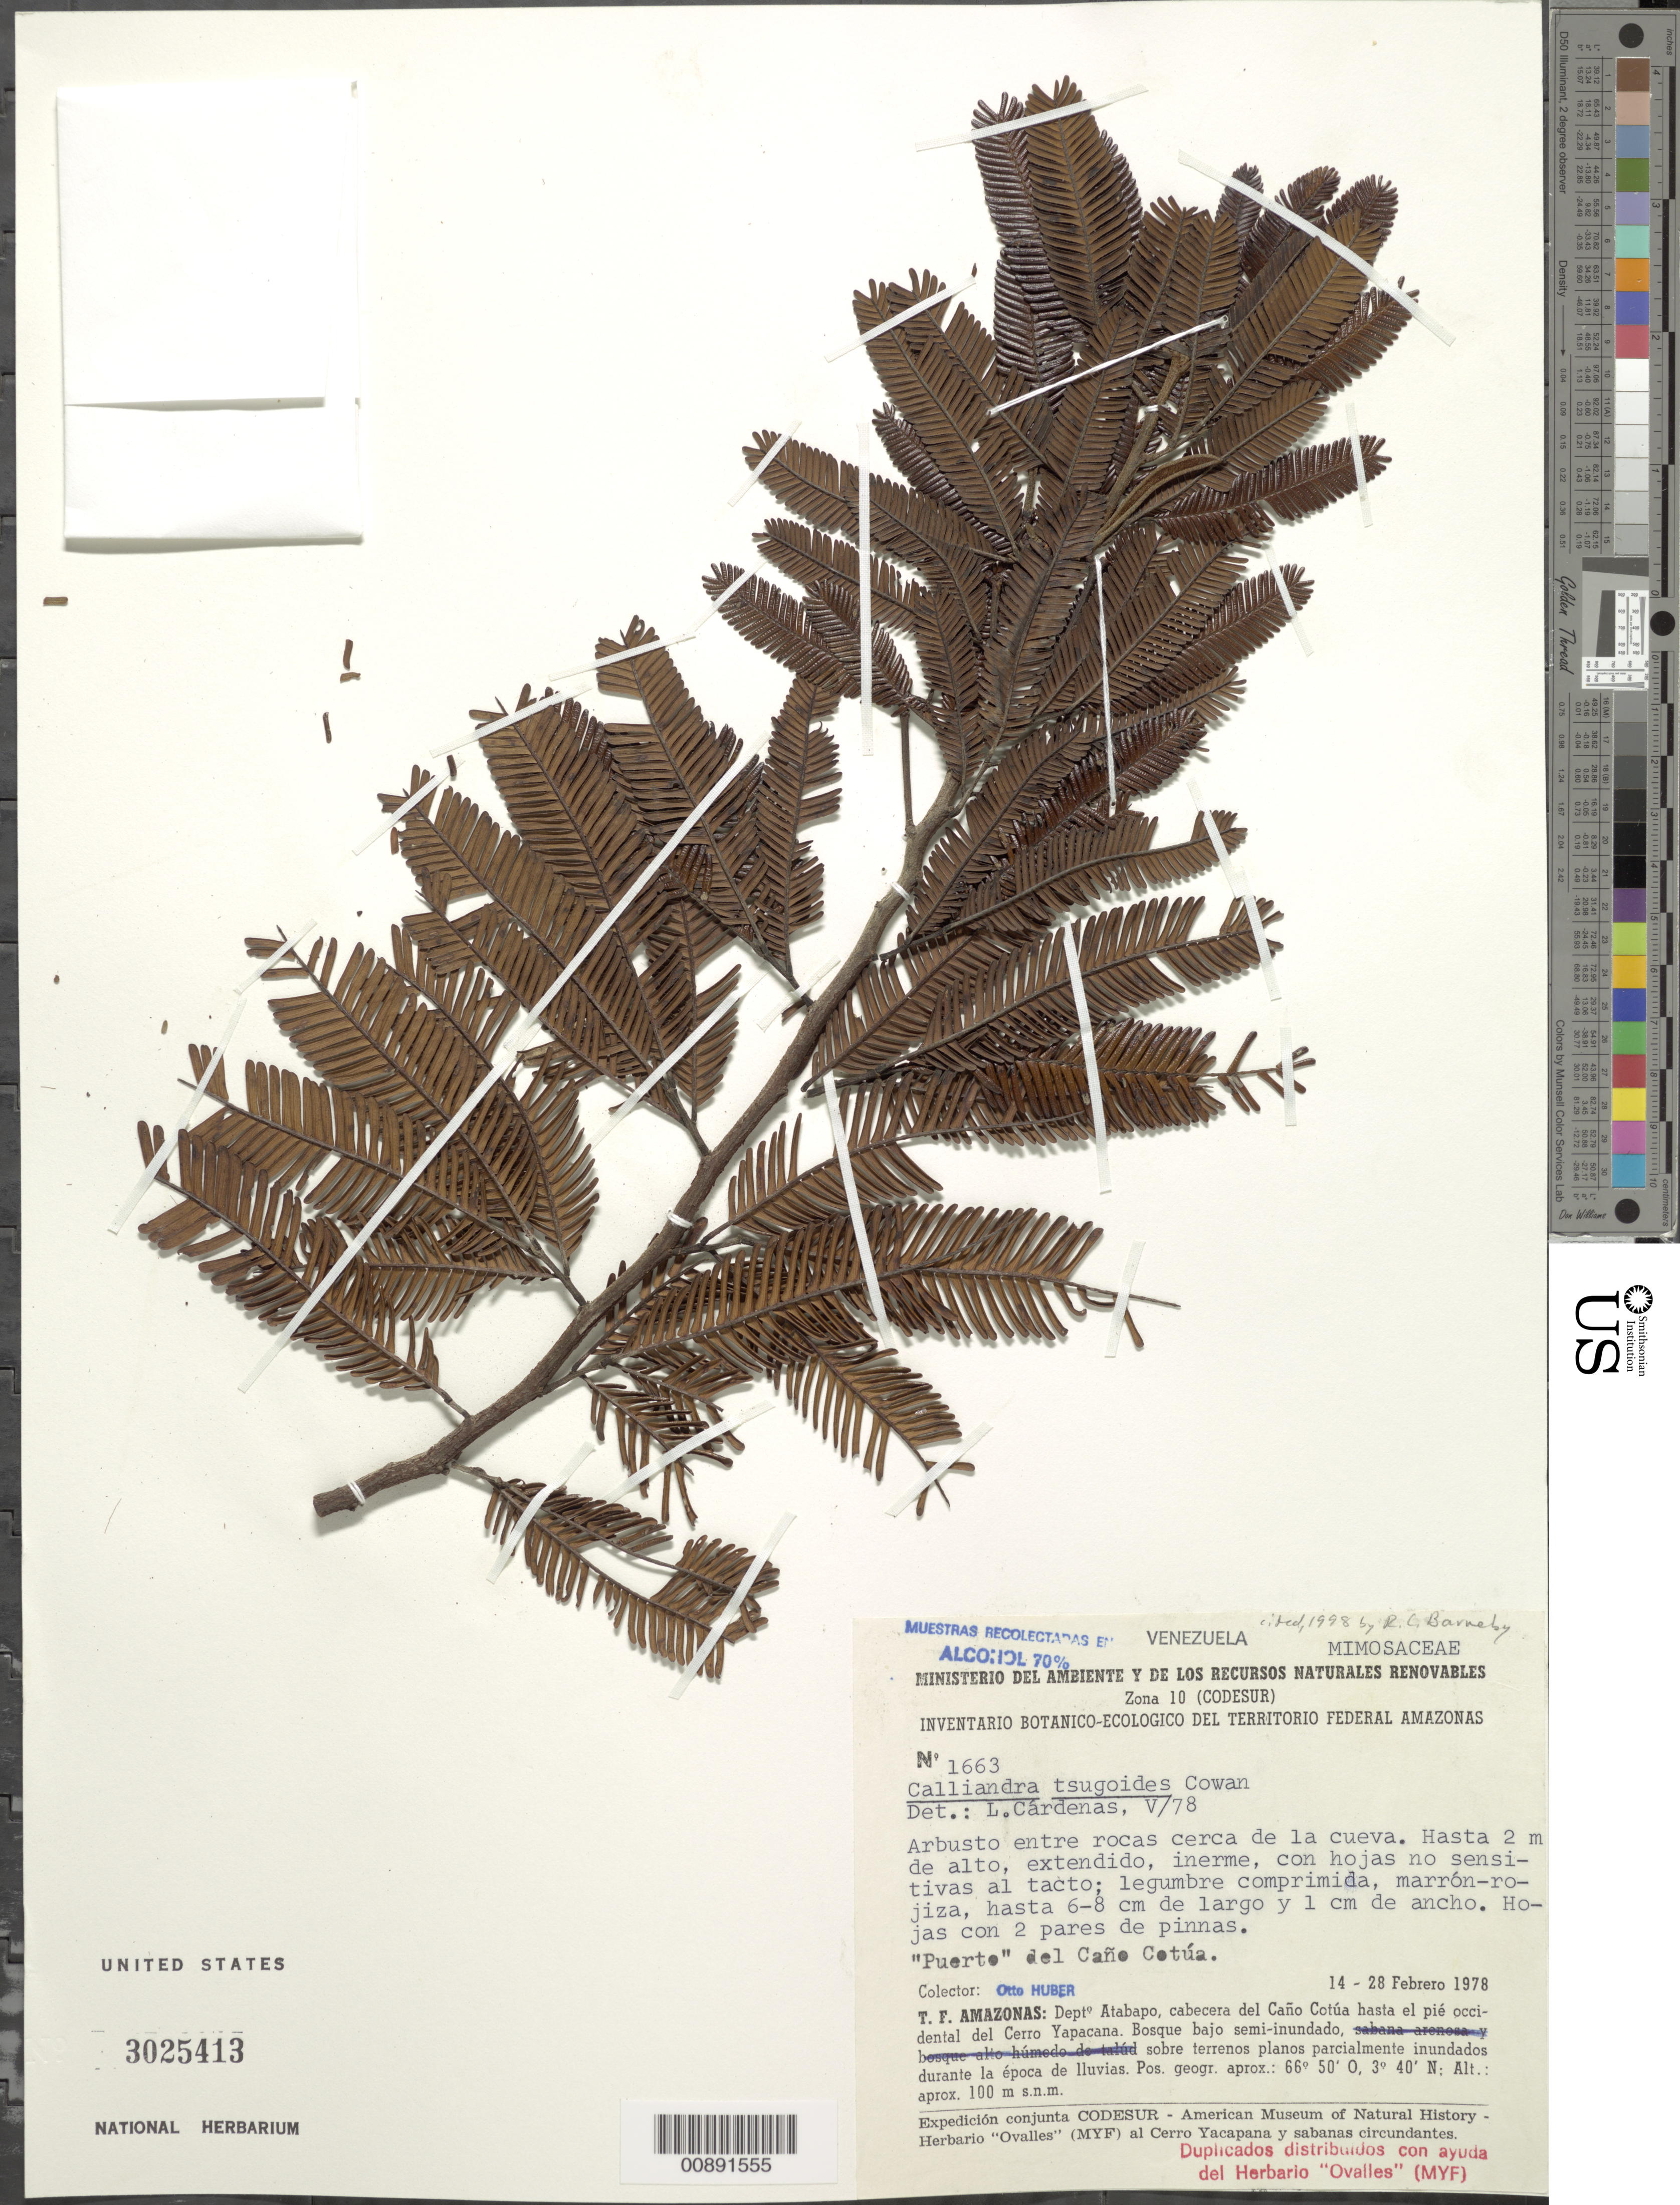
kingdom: Plantae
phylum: Tracheophyta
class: Magnoliopsida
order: Fabales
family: Fabaceae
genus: Calliandra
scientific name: Calliandra tsugoides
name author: R.S. Cowan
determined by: Guevara, L. C. De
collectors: O. Huber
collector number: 1663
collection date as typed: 14-Feb-78 to 28-Feb-78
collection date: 1978-02-14/1978-02-28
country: Venezuela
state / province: Amazonas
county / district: Atabapo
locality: Caño Cotúa hasta el pié occidental del Cerro Yapacána, "Puerto" del Cano Cotua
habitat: Entre rocas cerca de la cueva; bosque bajo semi-inundado, sobre terrenos planos parcialmente inundados durante la epoca de llluvias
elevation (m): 100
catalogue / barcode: US 3025413